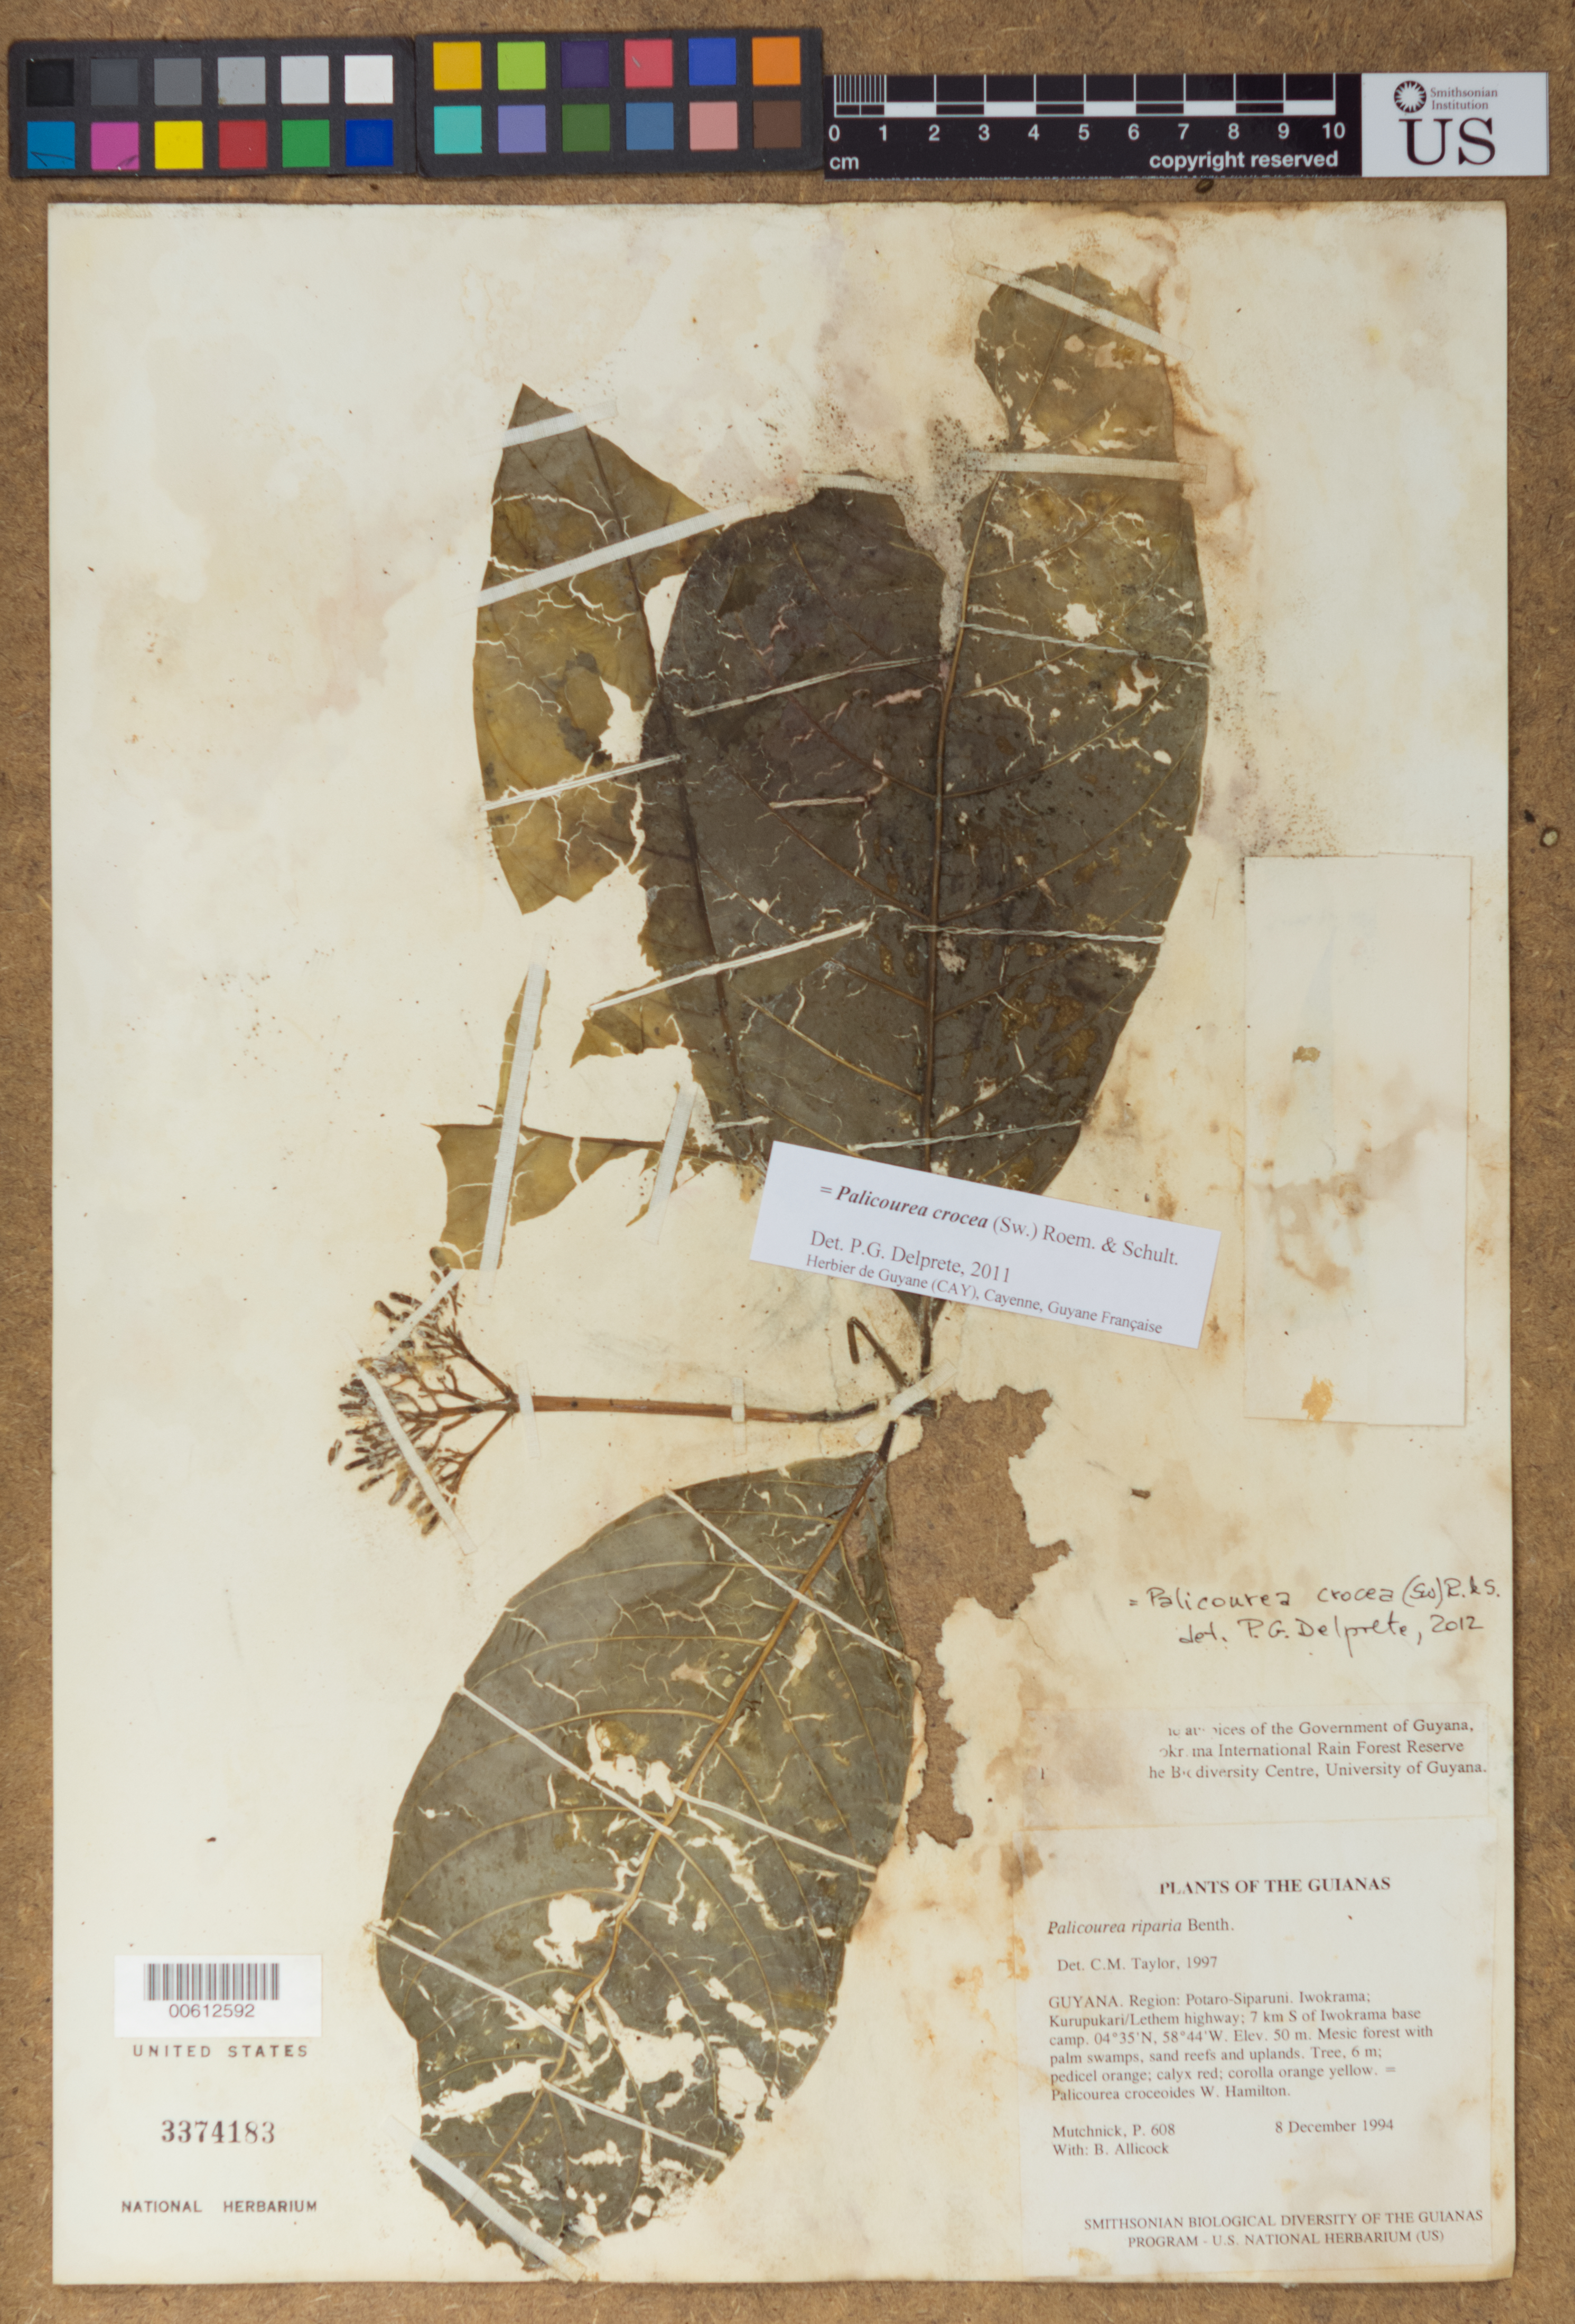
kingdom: Plantae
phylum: Tracheophyta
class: Magnoliopsida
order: Gentianales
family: Rubiaceae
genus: Palicourea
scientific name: Palicourea riparia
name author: Benth.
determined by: Taylor, Charlotte M.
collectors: P. Mutchnick & B. Allicock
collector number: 608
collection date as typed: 8 December 1994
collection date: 1994-12-08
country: Guyana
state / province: Potaro-Siparuni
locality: Iwokrama; Kurupukari/Lethem highway; 7 km S of Iwokrama base camp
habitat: Mesic forest with palm swamps, sand reefs and uplands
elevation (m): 50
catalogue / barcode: US 3374183